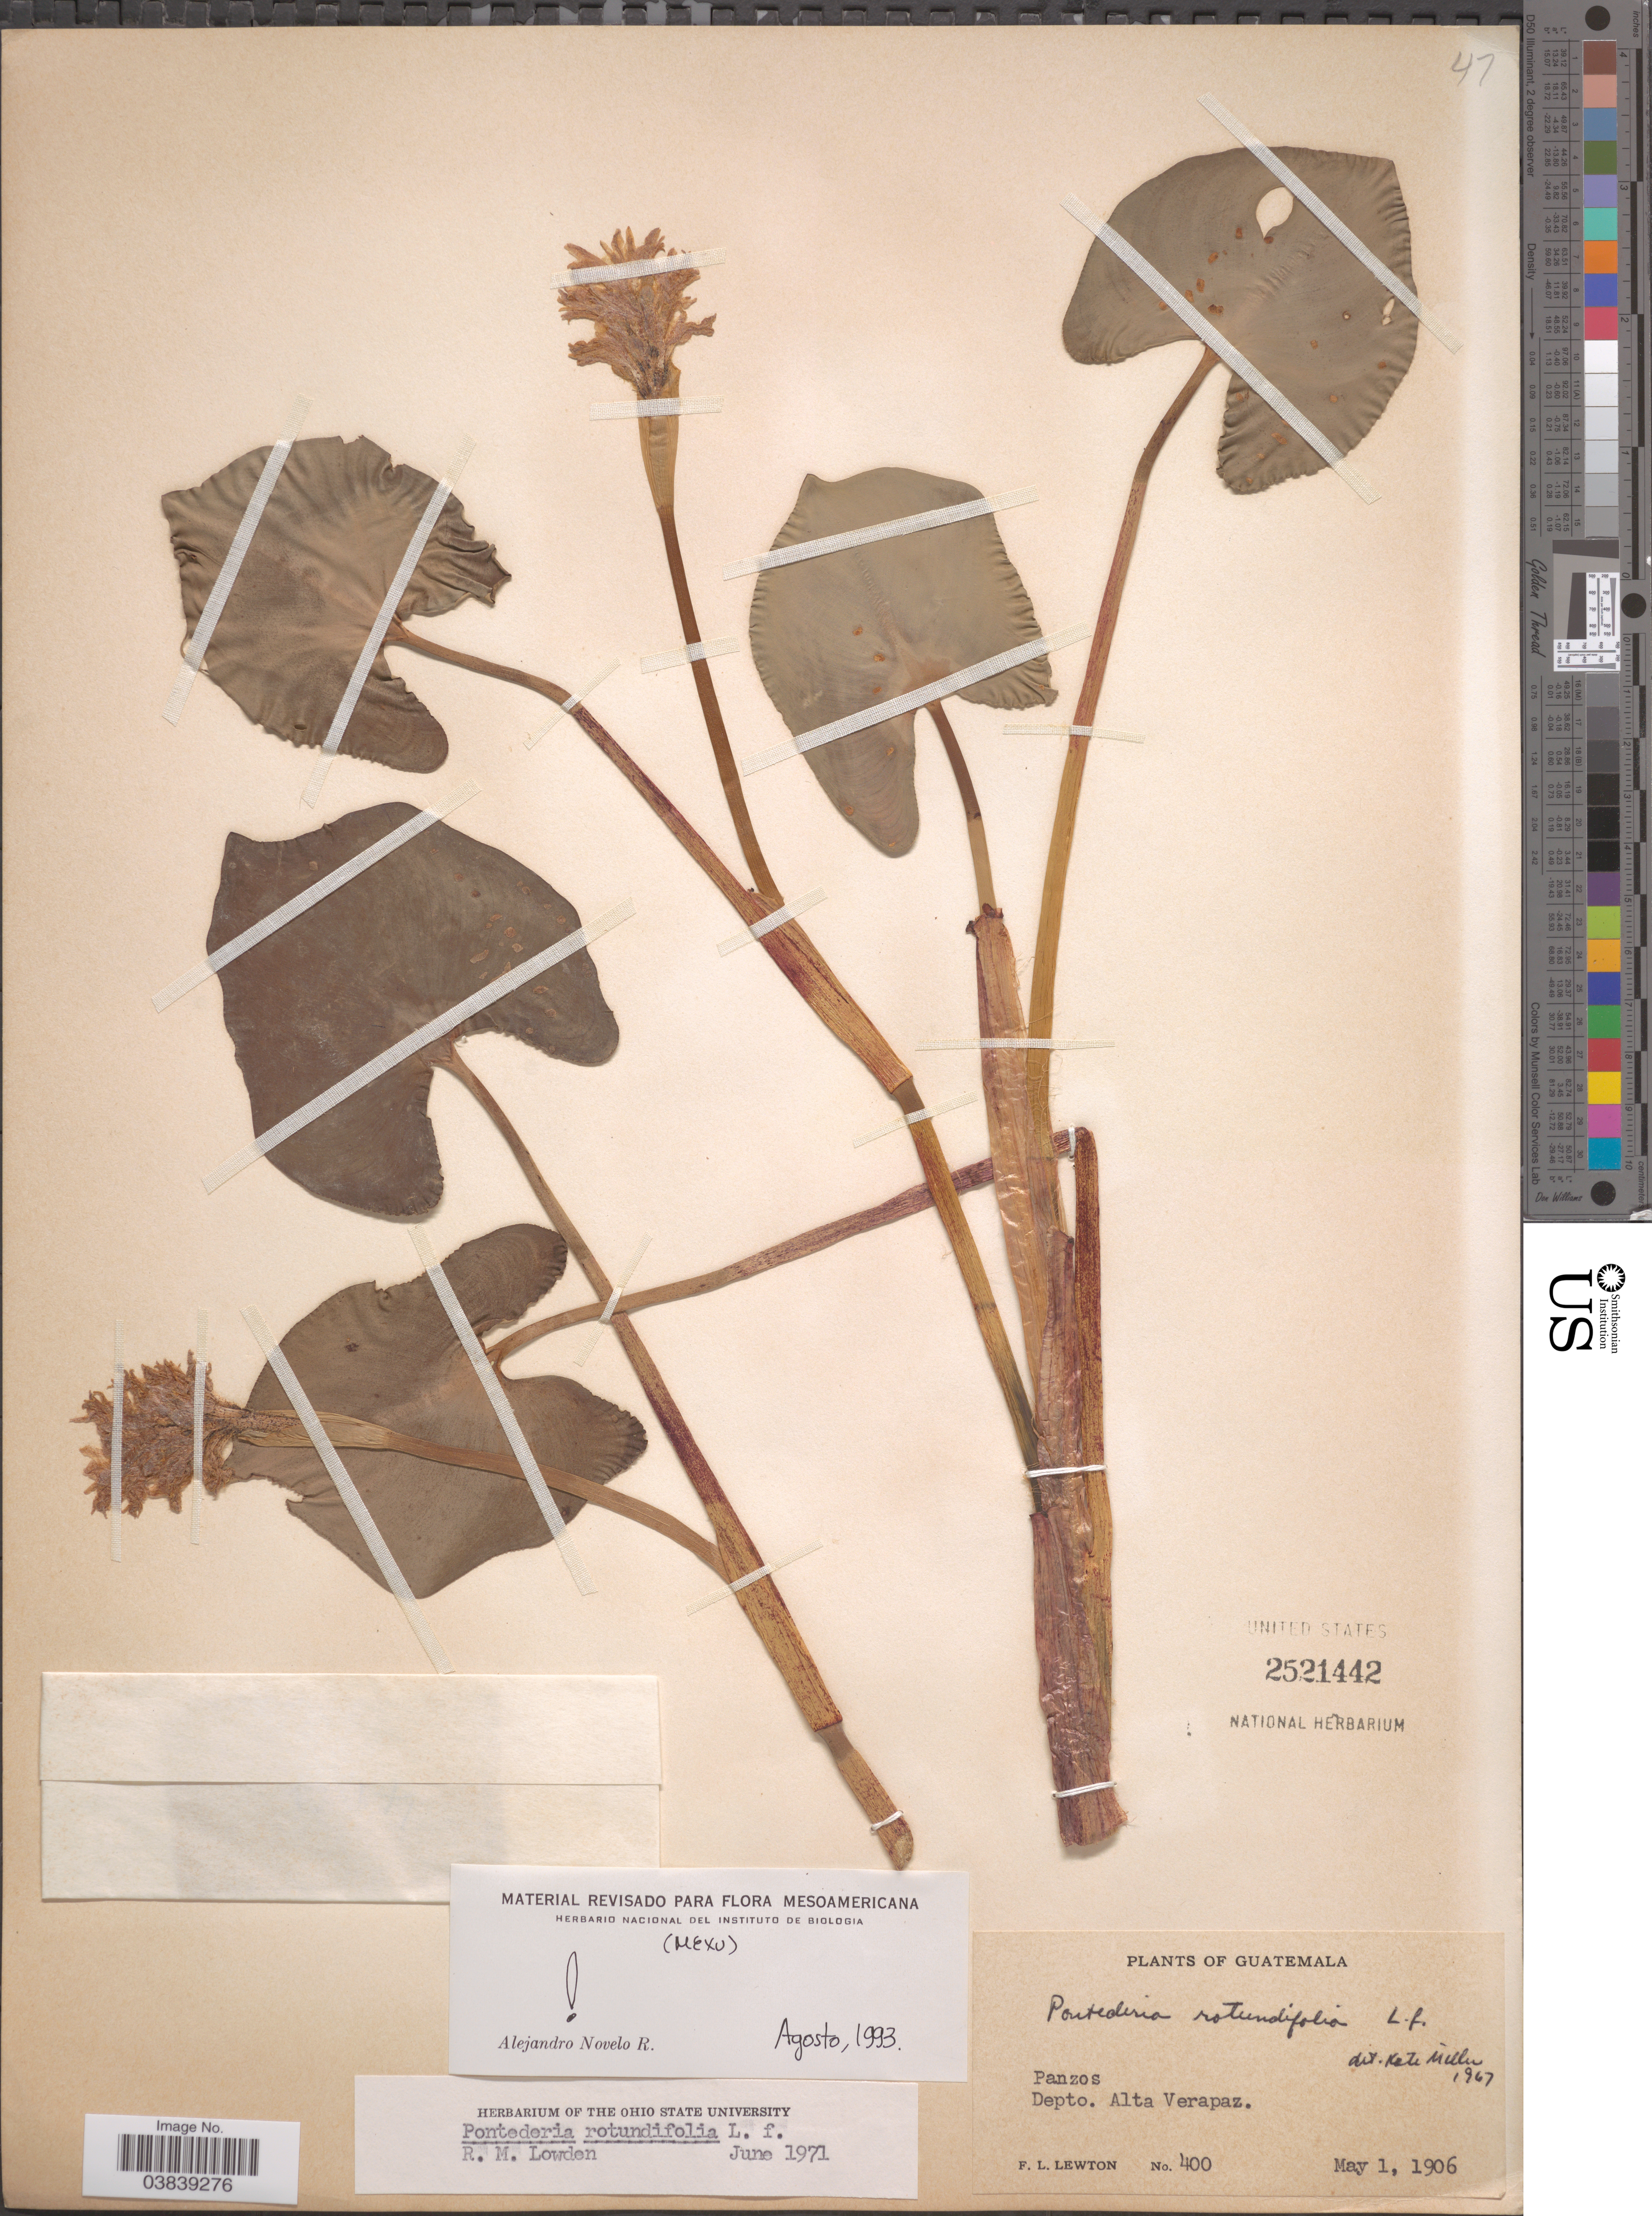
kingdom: Plantae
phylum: Tracheophyta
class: Liliopsida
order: Commelinales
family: Pontederiaceae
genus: Pontederia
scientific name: Pontederia rotundifolia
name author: L. f.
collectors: F. L. Lewton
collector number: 400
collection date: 1906-05-01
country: Guatemala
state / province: Alta Verapaz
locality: Panzos, Depto. Alta Verapaz.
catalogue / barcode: US 2521442